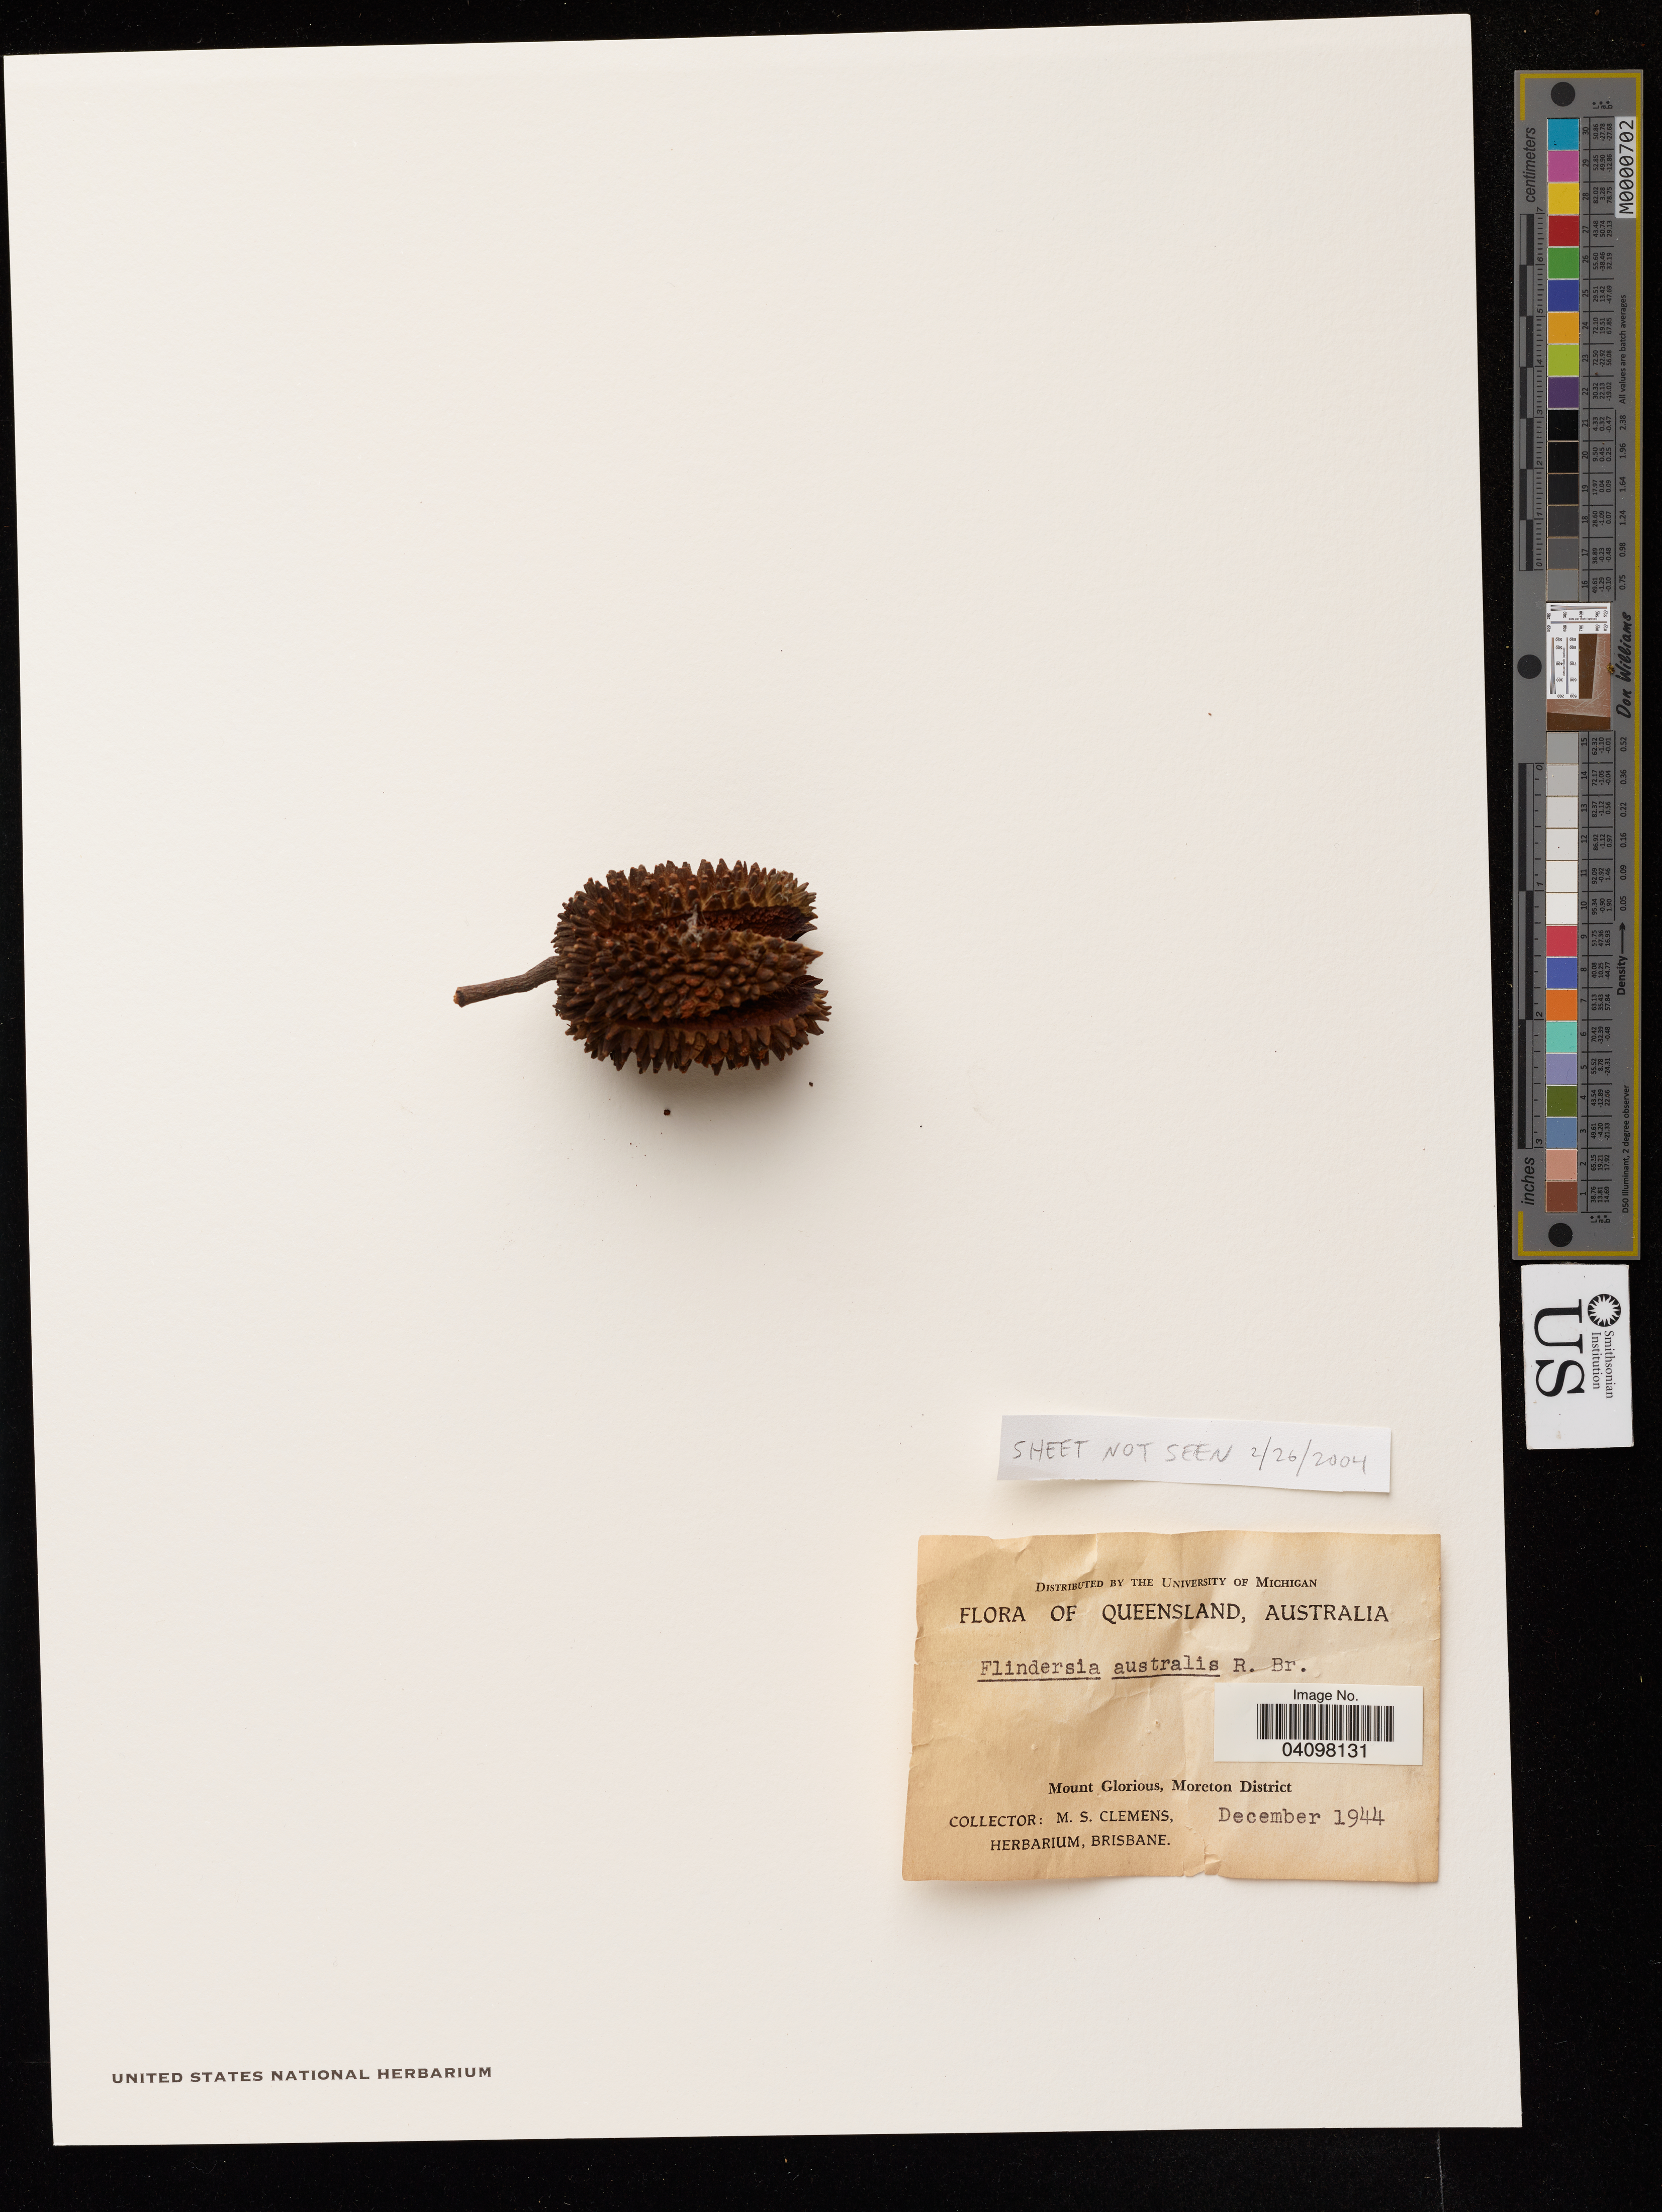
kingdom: Plantae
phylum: Tracheophyta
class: Magnoliopsida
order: Sapindales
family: Rutaceae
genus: Flindersia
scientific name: Flindersia australis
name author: R. Br.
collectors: M. S. Clemens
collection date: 1944-12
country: Australia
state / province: Queensland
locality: Mount Glorious, Moreton District